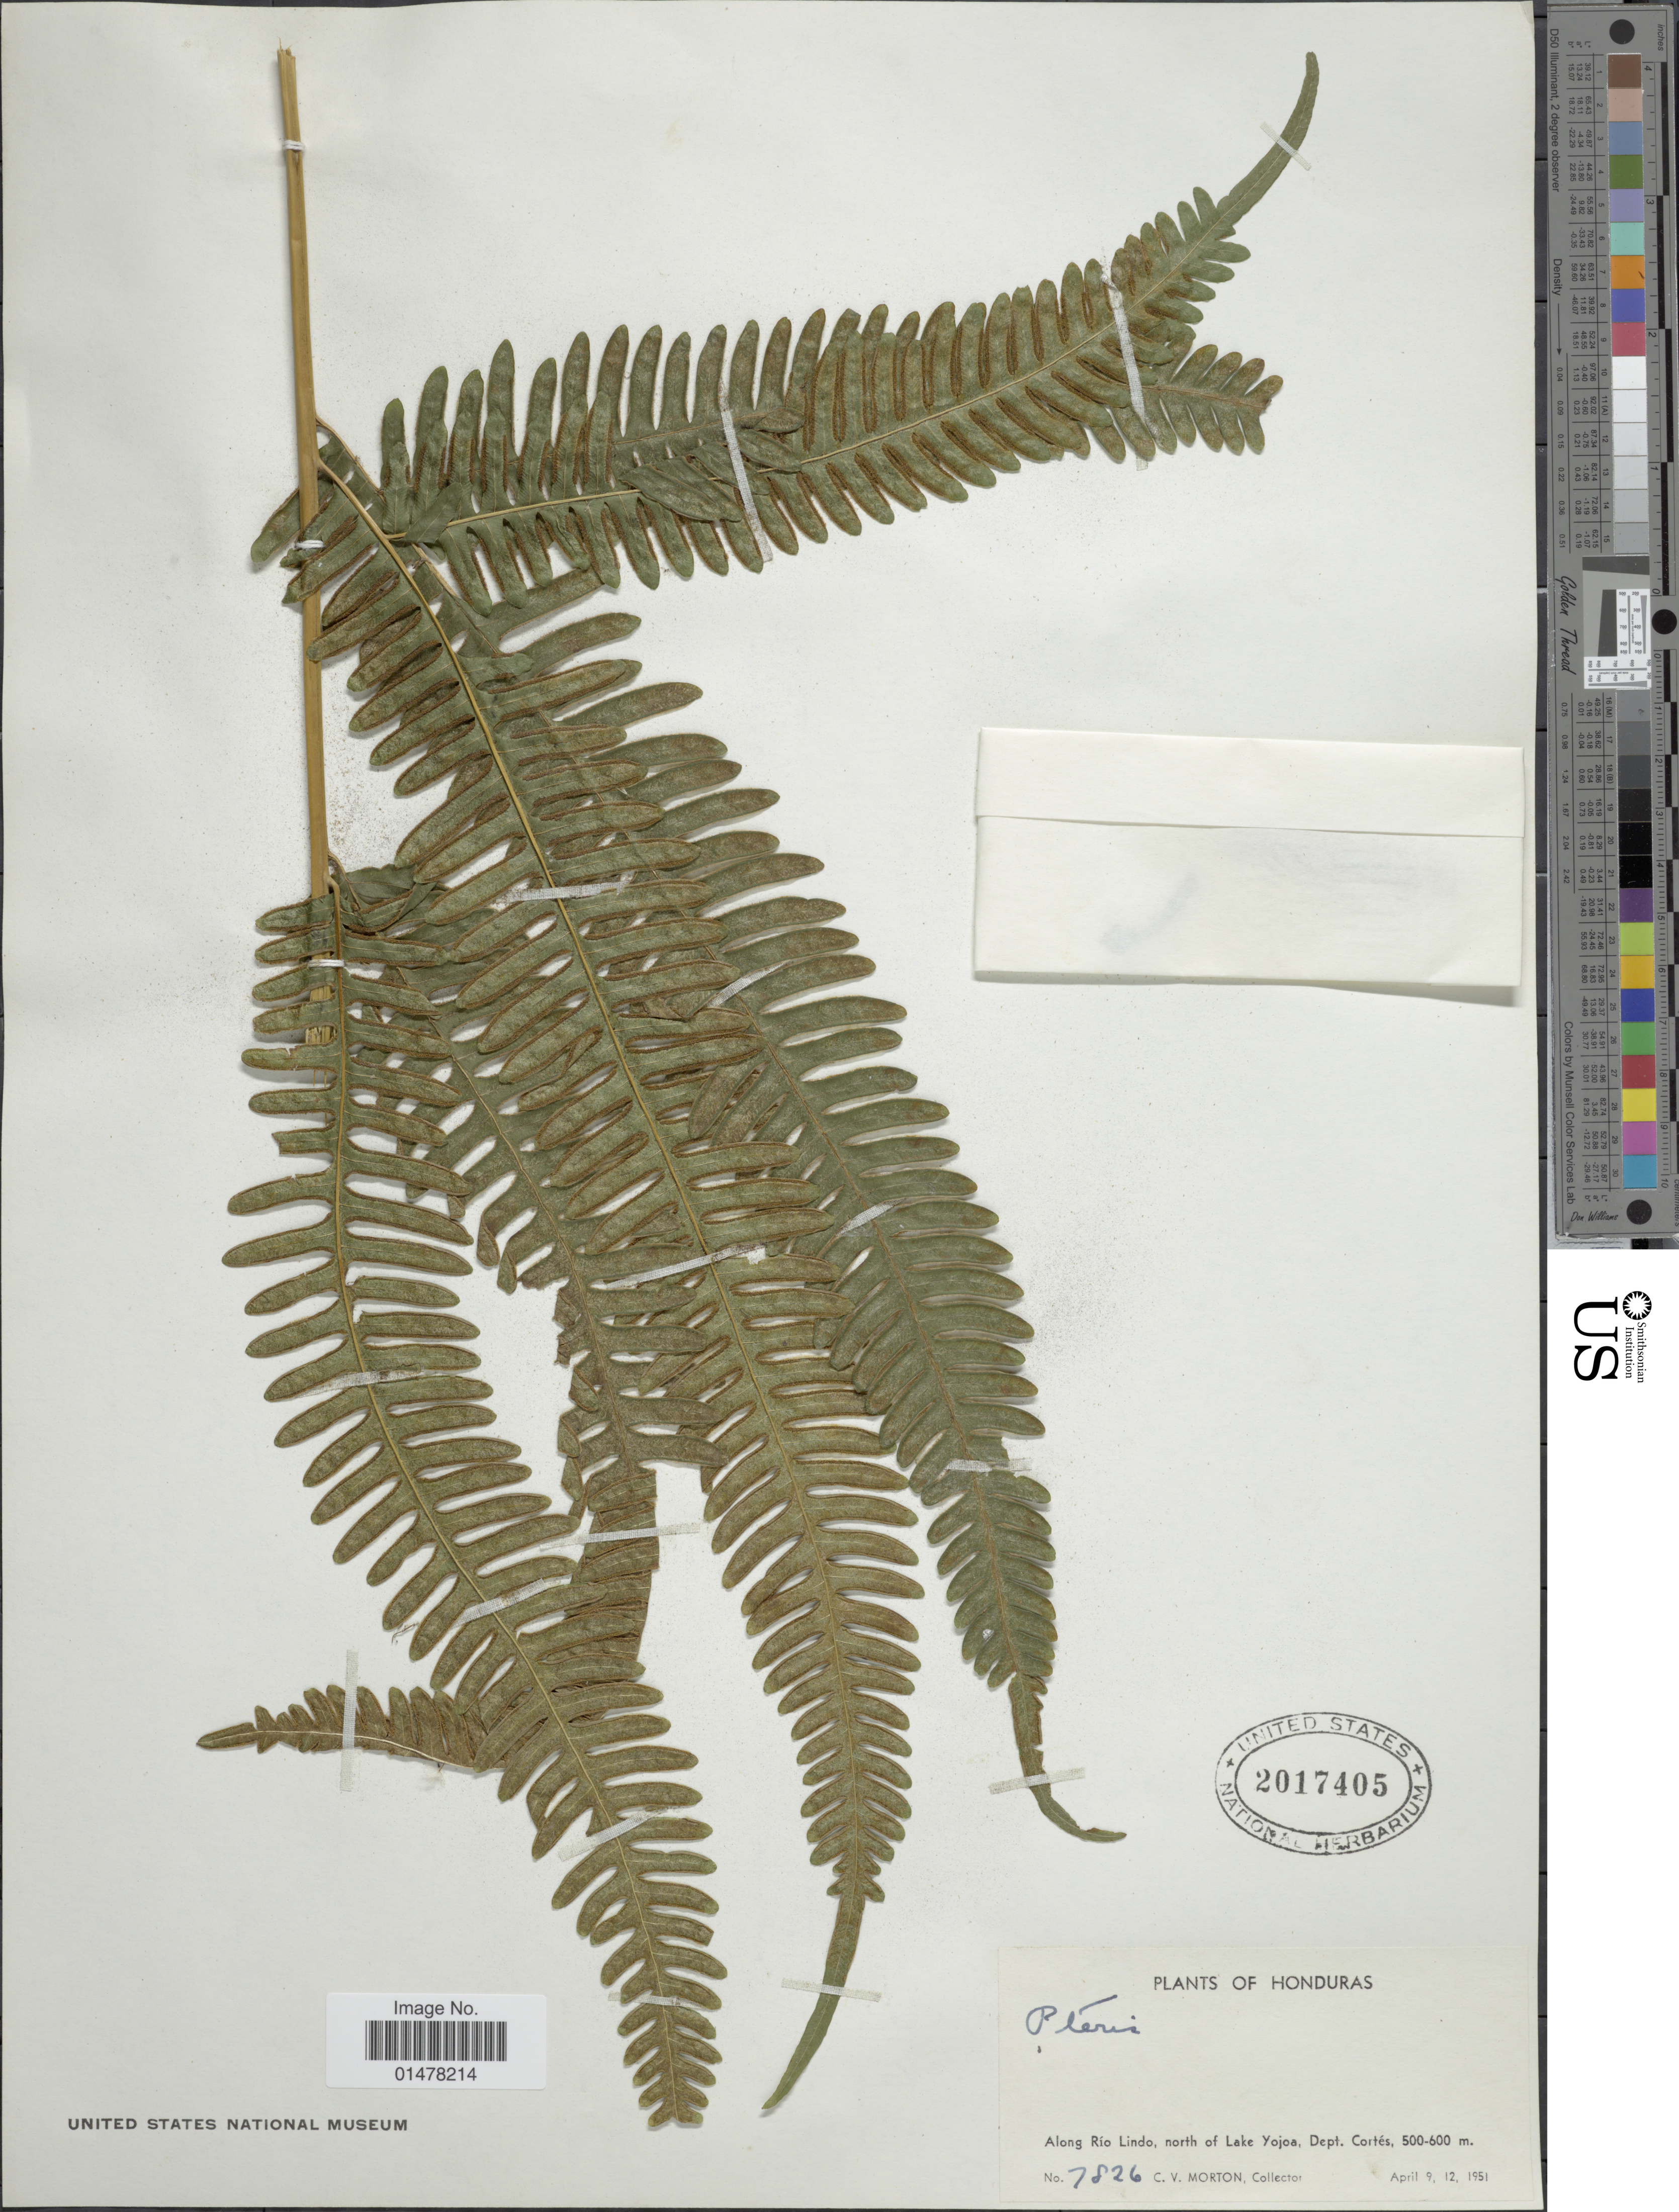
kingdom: Plantae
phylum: Tracheophyta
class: Polypodiopsida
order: Polypodiales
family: Pteridaceae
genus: Pteris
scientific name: Pteris quadriaurita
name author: Retz.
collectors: C. V. Morton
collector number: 7826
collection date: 1951-04-09/1951-04-12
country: Honduras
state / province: Cortés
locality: Plants of Honduras, Along Rio Lindo, north of lake Yojoa, dept. Cortés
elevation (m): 500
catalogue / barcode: US 2017405